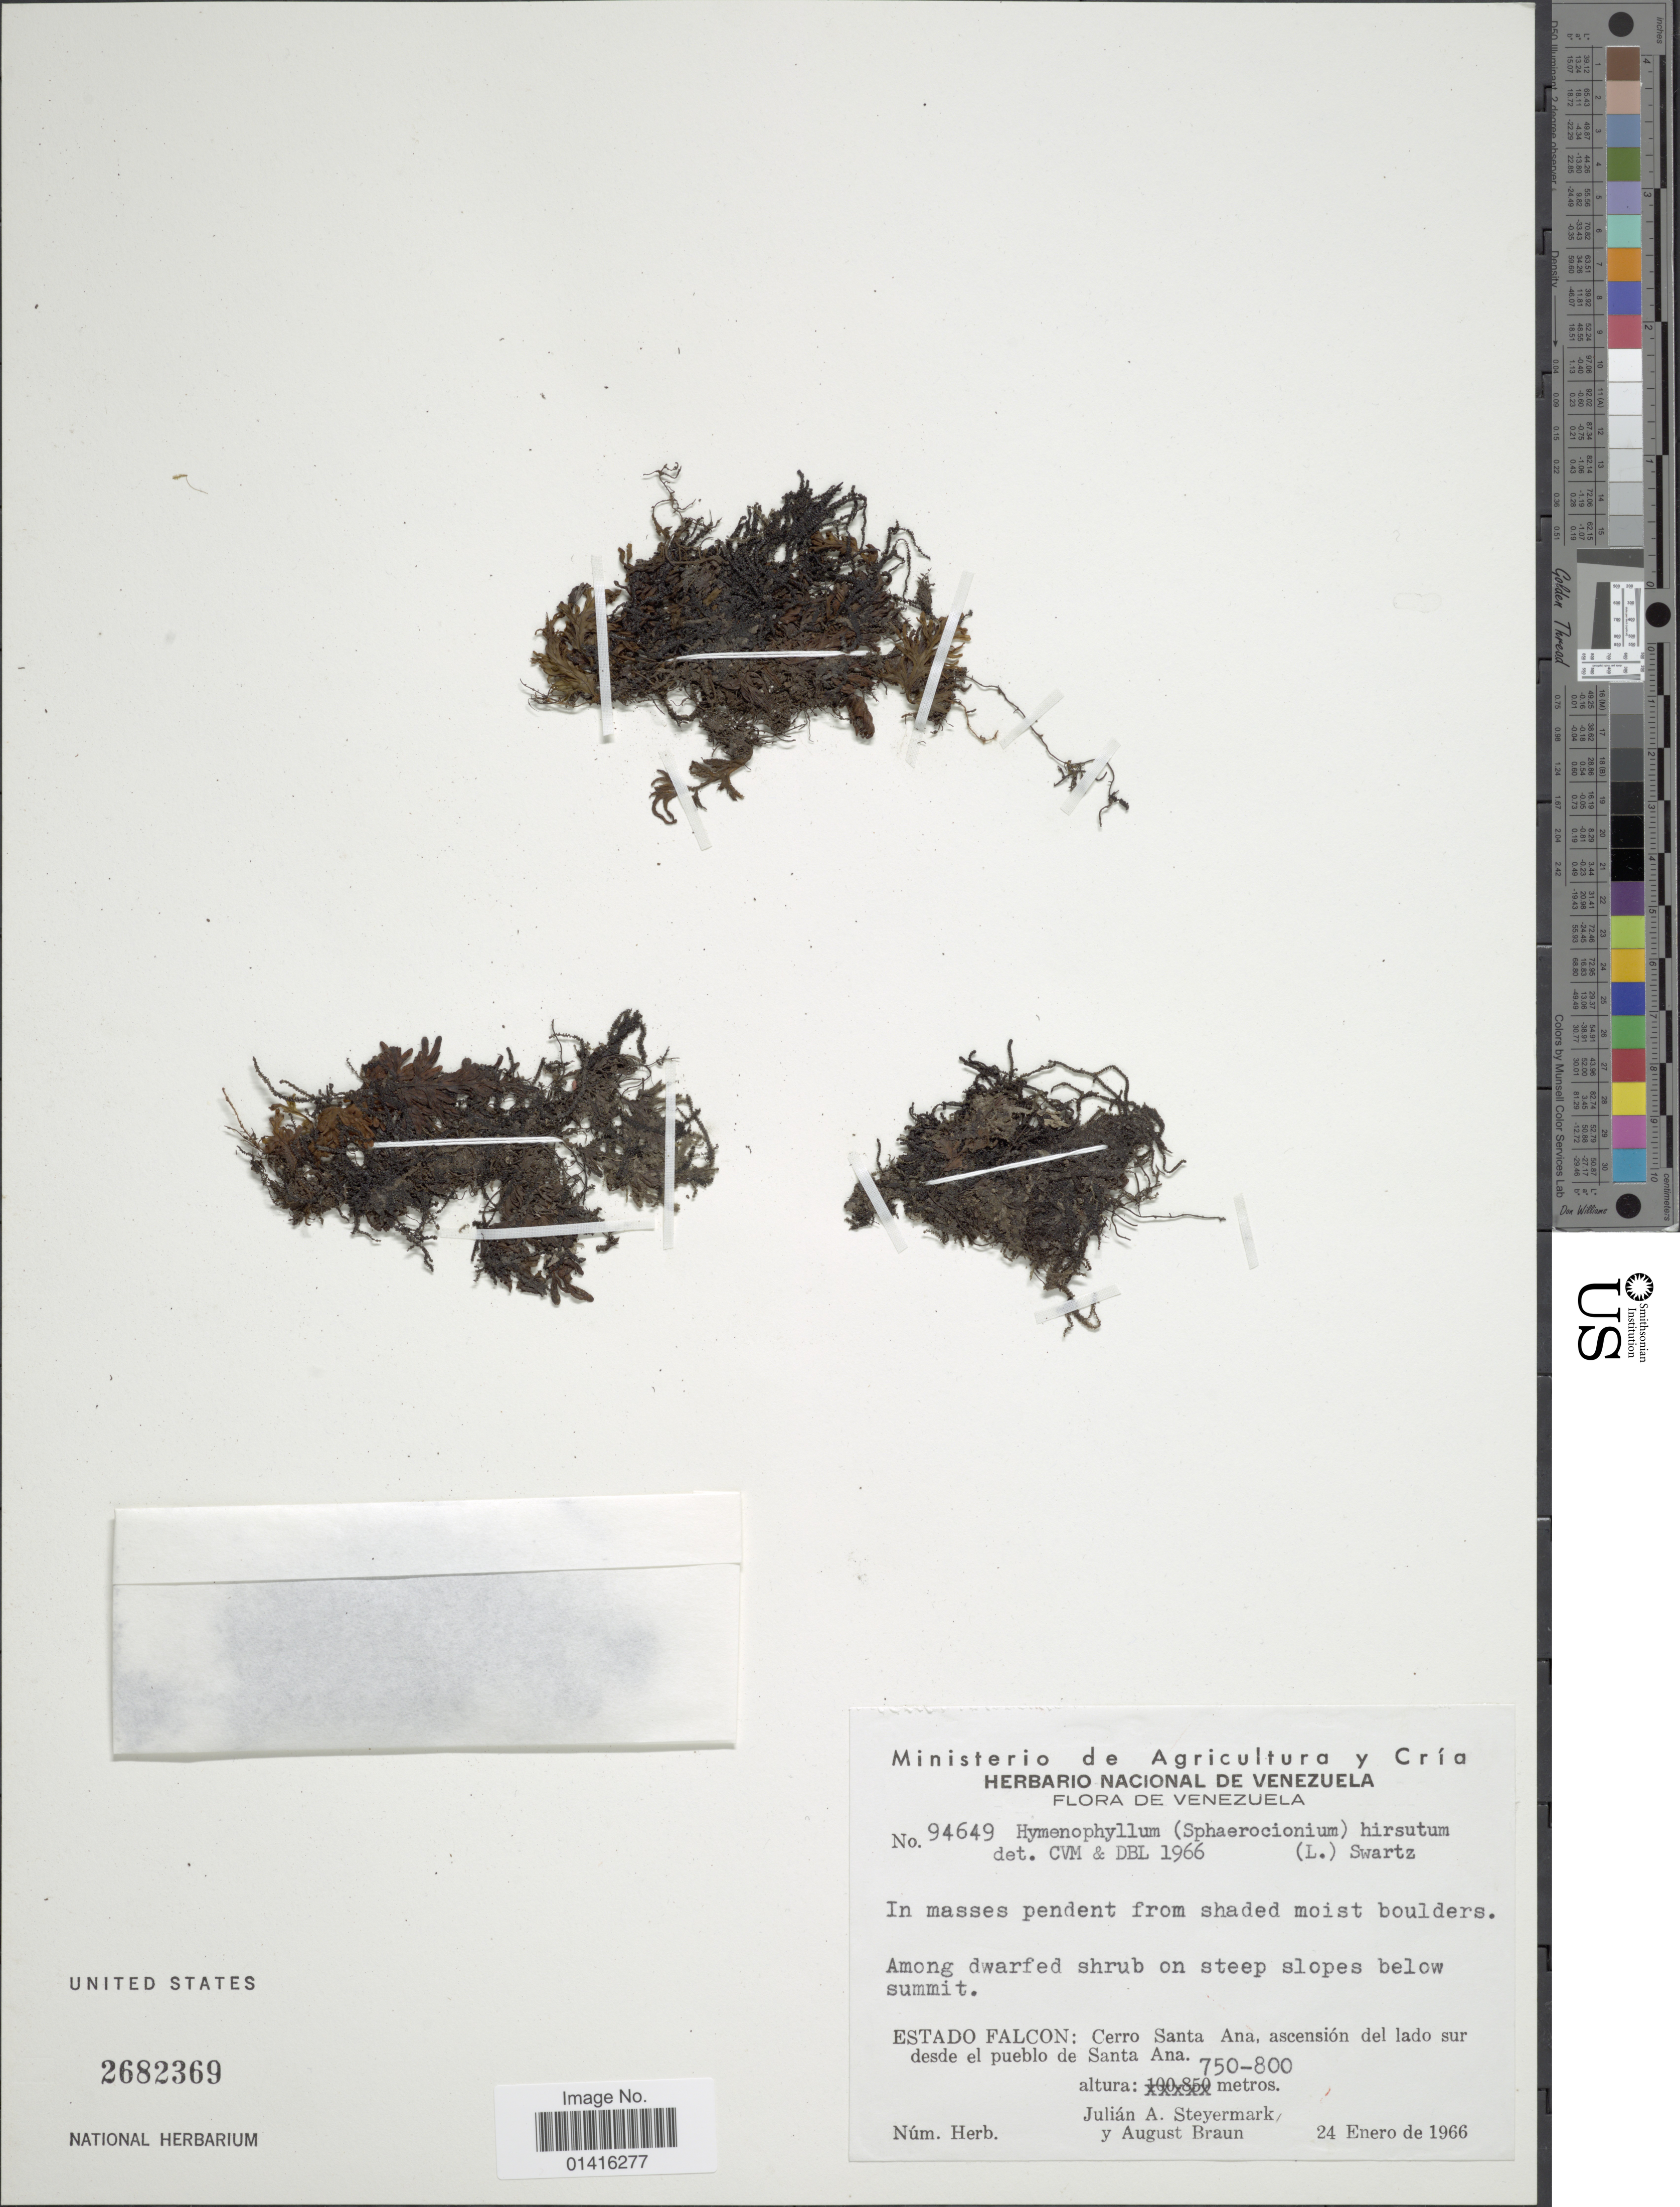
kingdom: Plantae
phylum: Tracheophyta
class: Polypodiopsida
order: Hymenophyllales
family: Hymenophyllaceae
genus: Hymenophyllum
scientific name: Hymenophyllum hirsutum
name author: (L.) Sw.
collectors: J. Steyermark & A. Braun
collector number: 94649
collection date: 1966-01-24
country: Venezuela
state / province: Falcón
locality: Cerro Santa Ana, ascensión del lado sur desde el pueblo de Santa Ana.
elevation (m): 750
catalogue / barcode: US 2682369